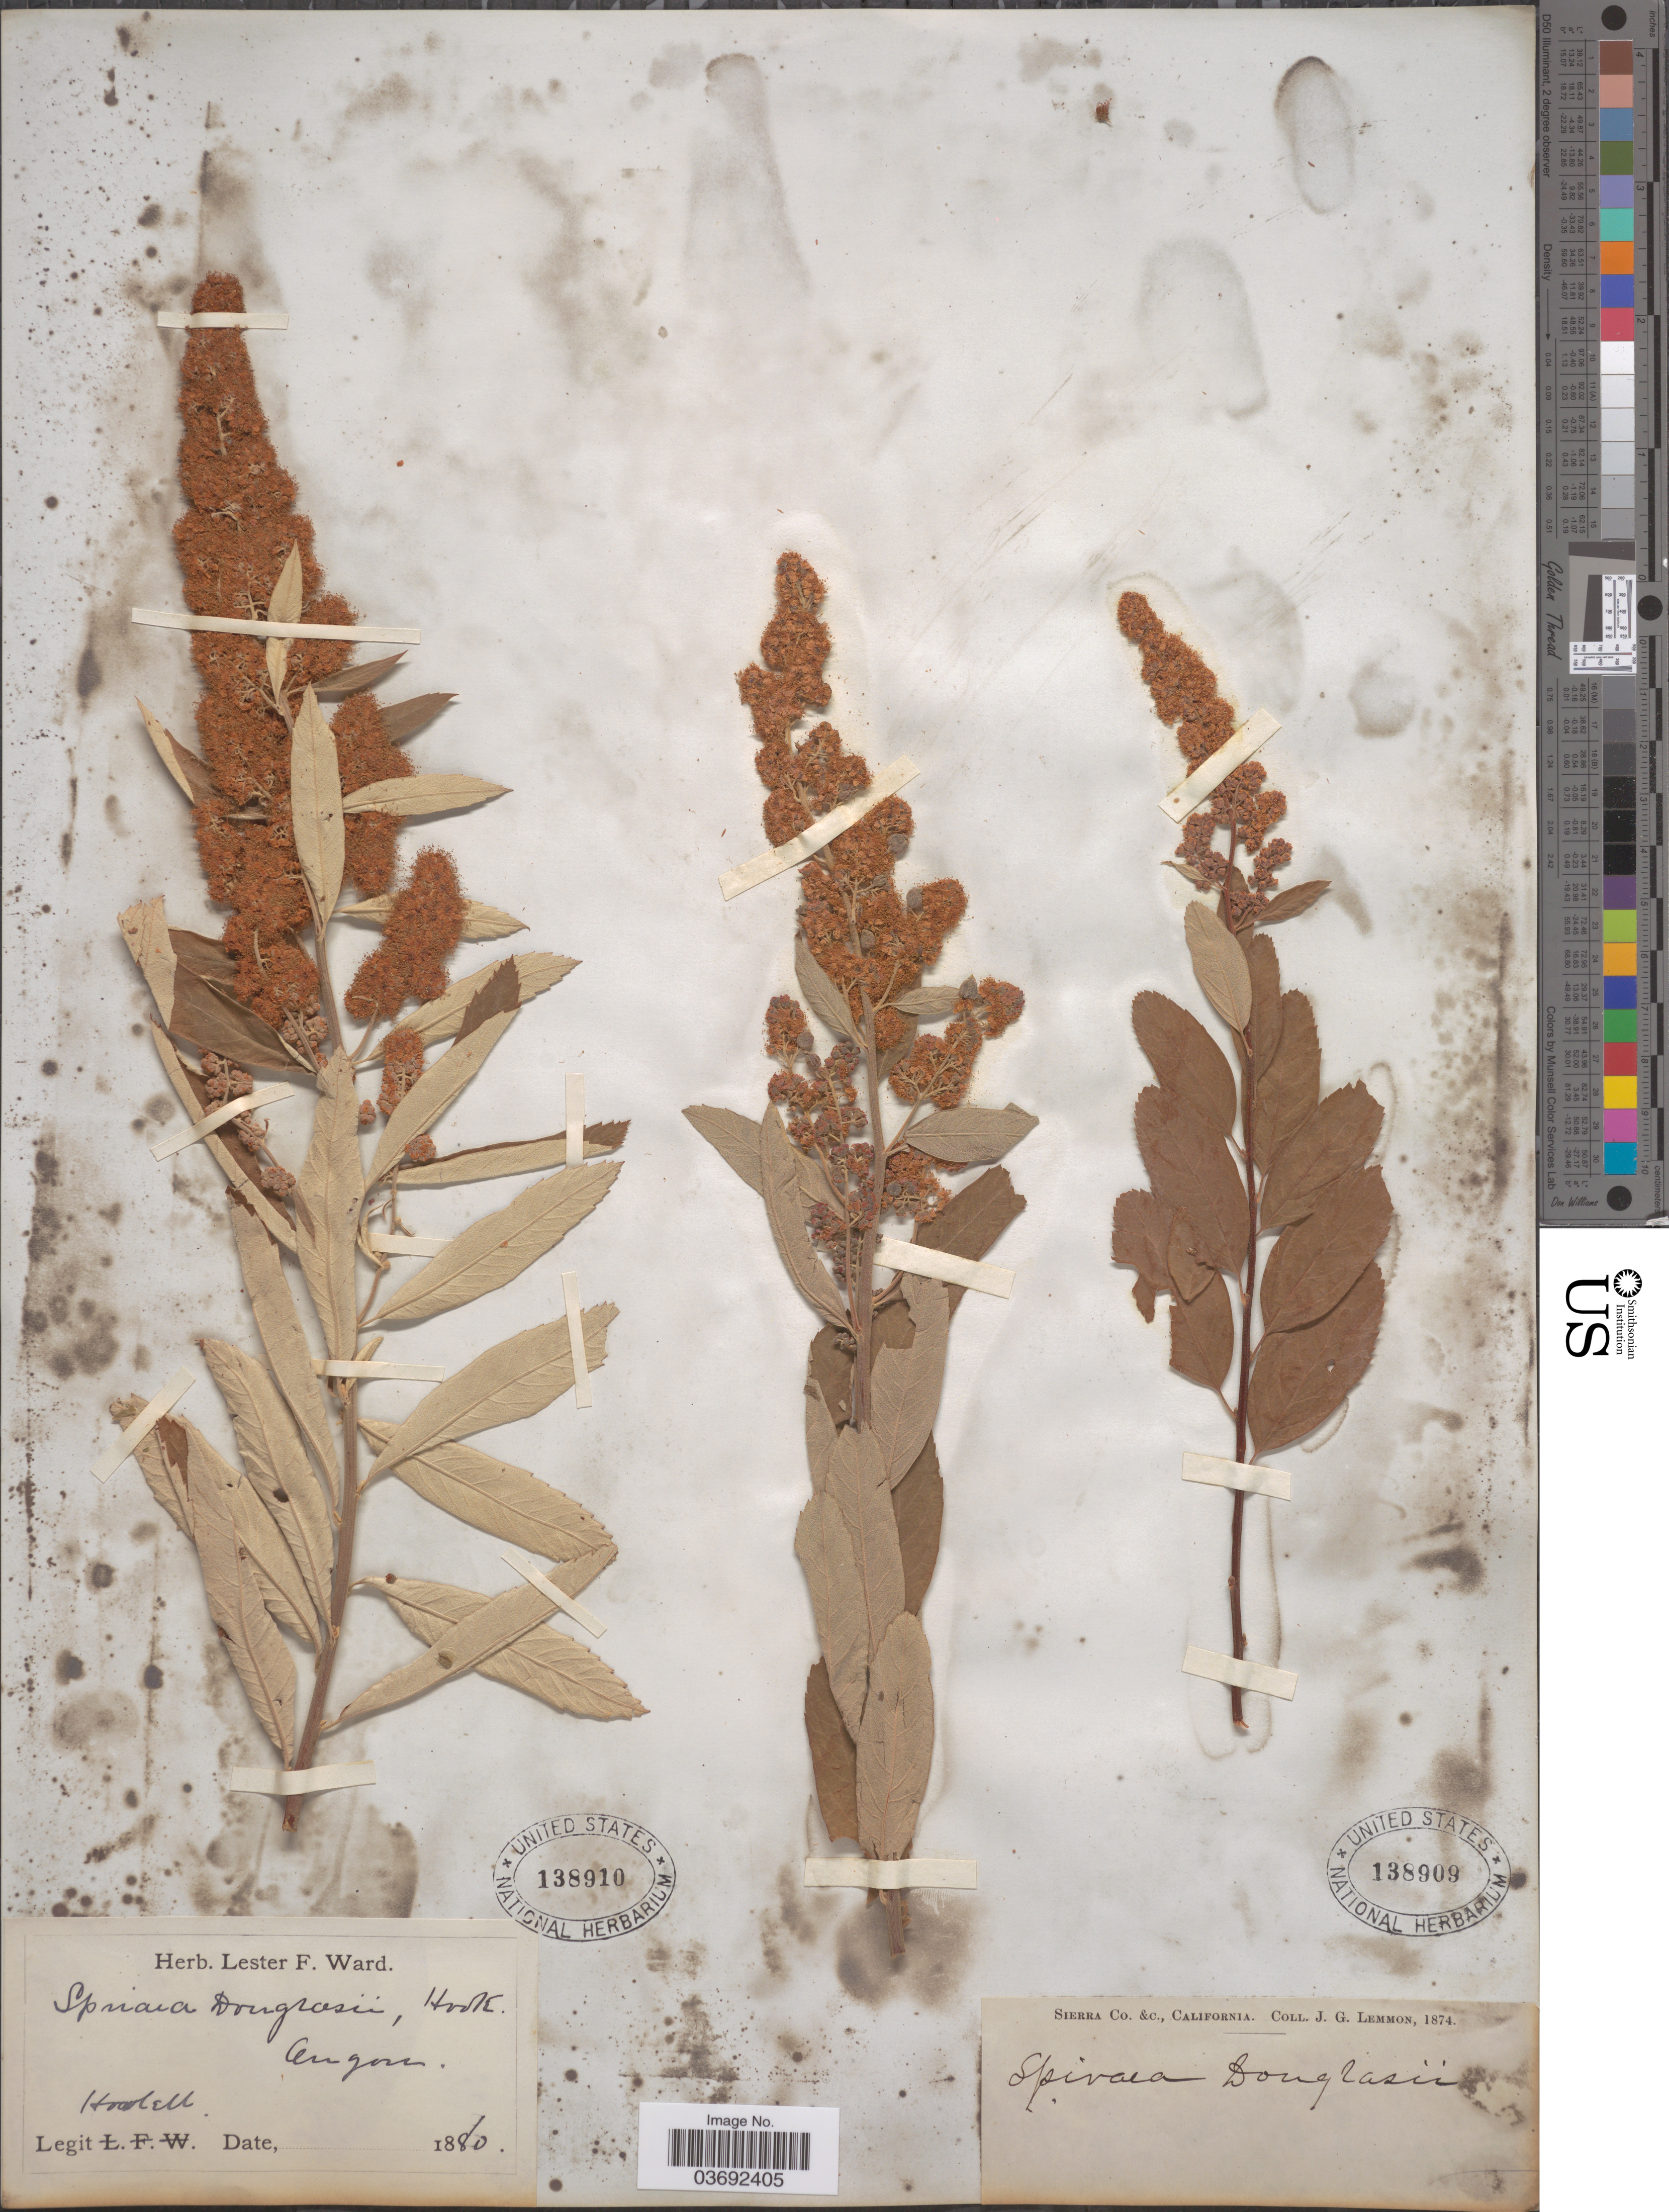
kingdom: Plantae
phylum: Tracheophyta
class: Magnoliopsida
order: Rosales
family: Rosaceae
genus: Spiraea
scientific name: Spiraea douglasii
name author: Hook.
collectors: -. Howell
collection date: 1880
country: United States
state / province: Oregon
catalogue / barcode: US 138910